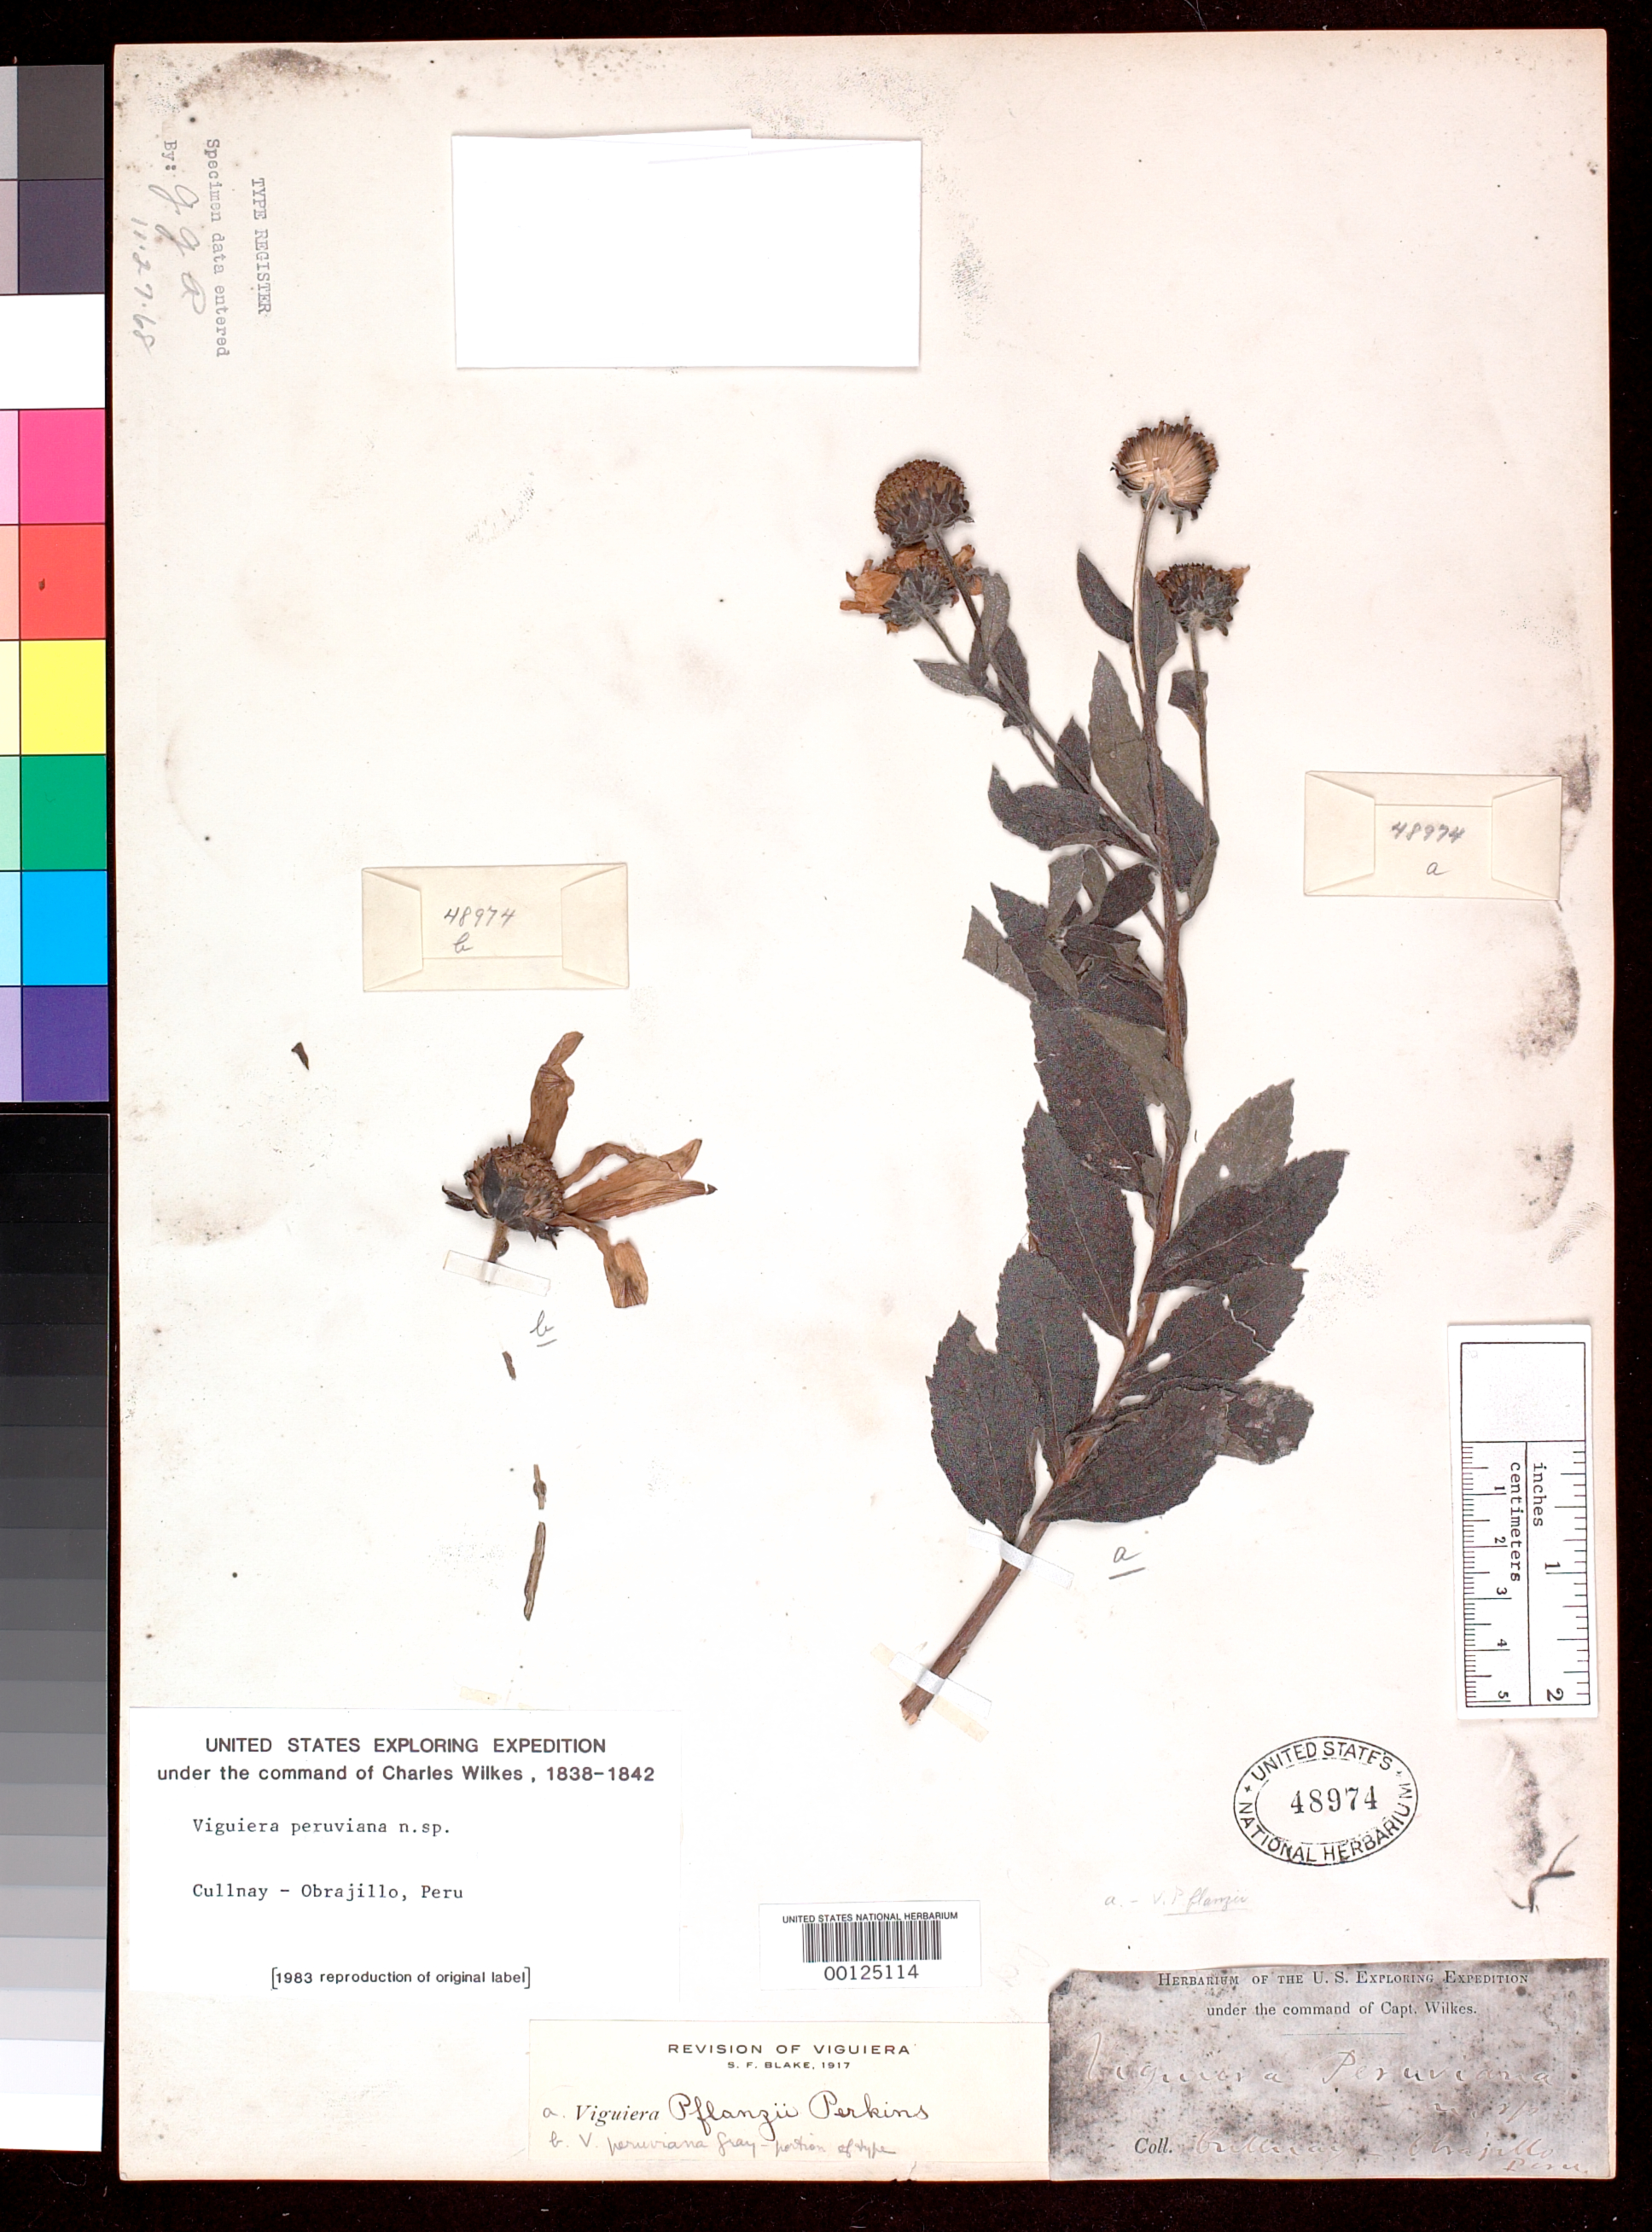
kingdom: Plantae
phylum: Tracheophyta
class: Magnoliopsida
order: Asterales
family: Asteraceae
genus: Viguiera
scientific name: Viguiera peruviana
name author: A. Gray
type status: Holotype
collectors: Wilkes Explor. Exped.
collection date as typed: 1838 to -- --- 1842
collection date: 1838/1842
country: Peru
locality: Cullnay - Obrajillo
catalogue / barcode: US 48974